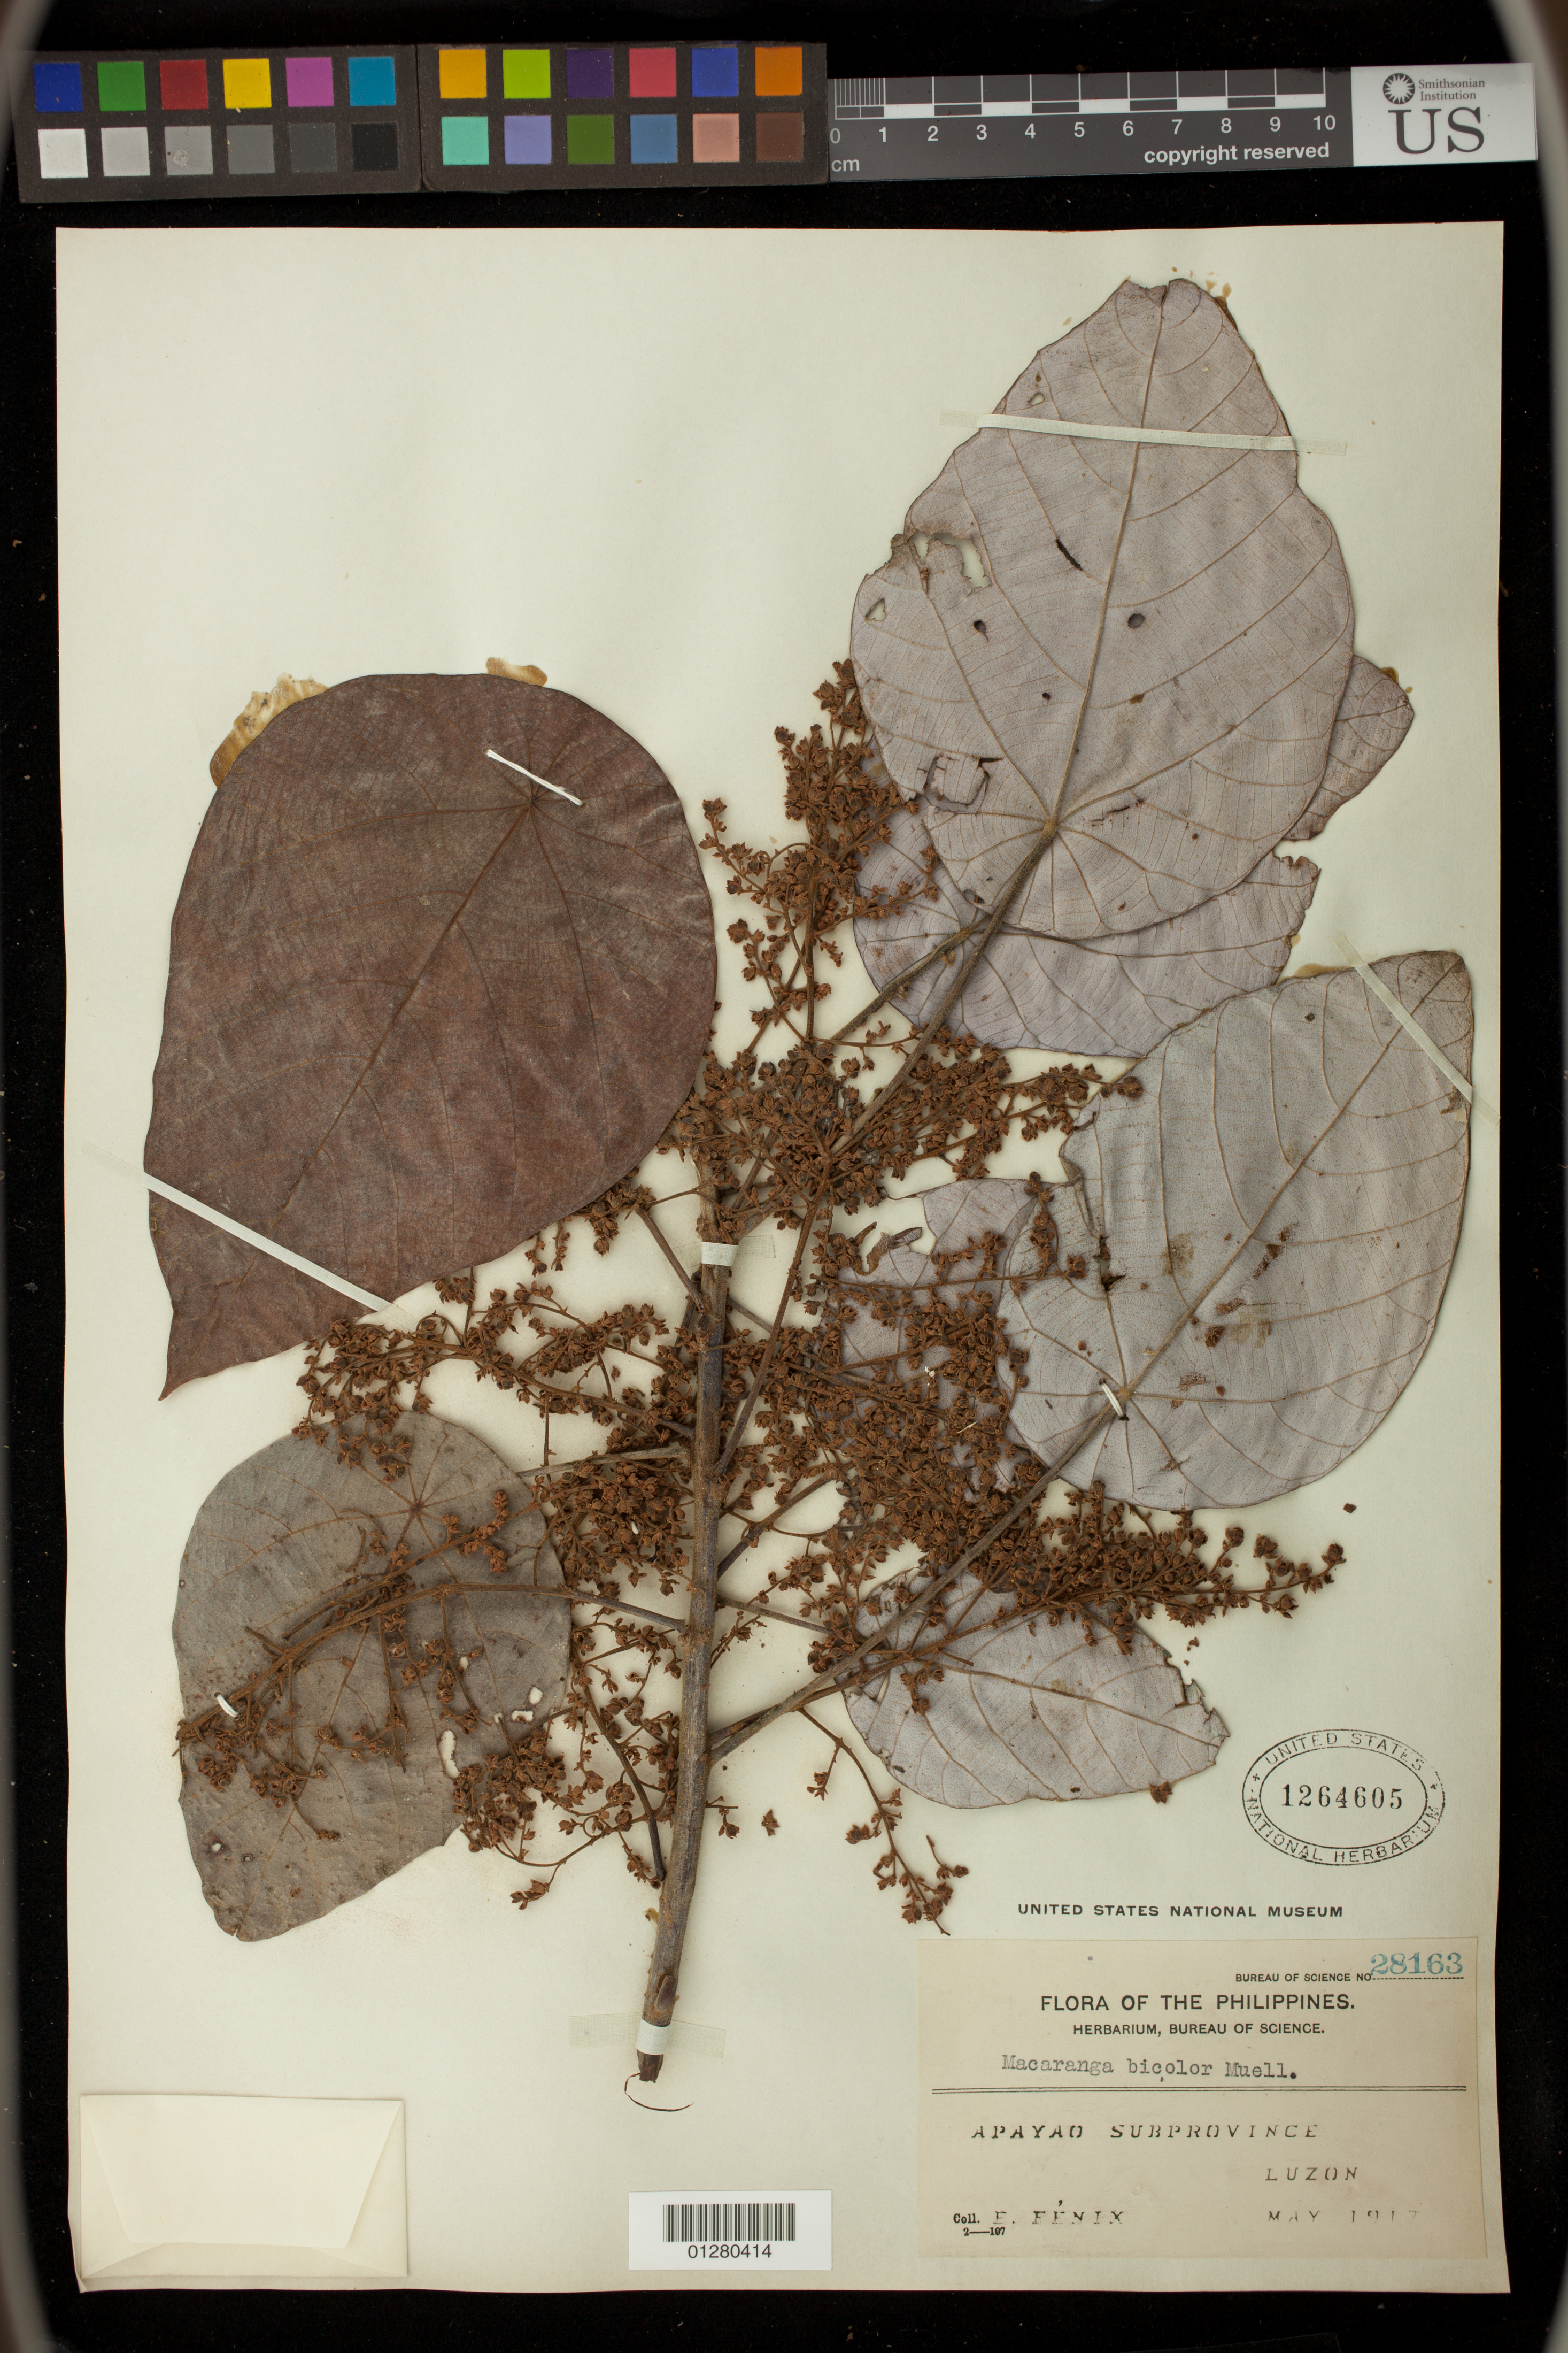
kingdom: Plantae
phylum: Tracheophyta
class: Magnoliopsida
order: Malpighiales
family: Euphorbiaceae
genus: Macaranga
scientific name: Macaranga bicolor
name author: Müll. Arg.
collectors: E. Fénix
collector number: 28163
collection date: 1917-05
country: Philippines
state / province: Cordillera (Administrative Region)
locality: Arayao Subprovince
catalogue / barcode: US 1264605